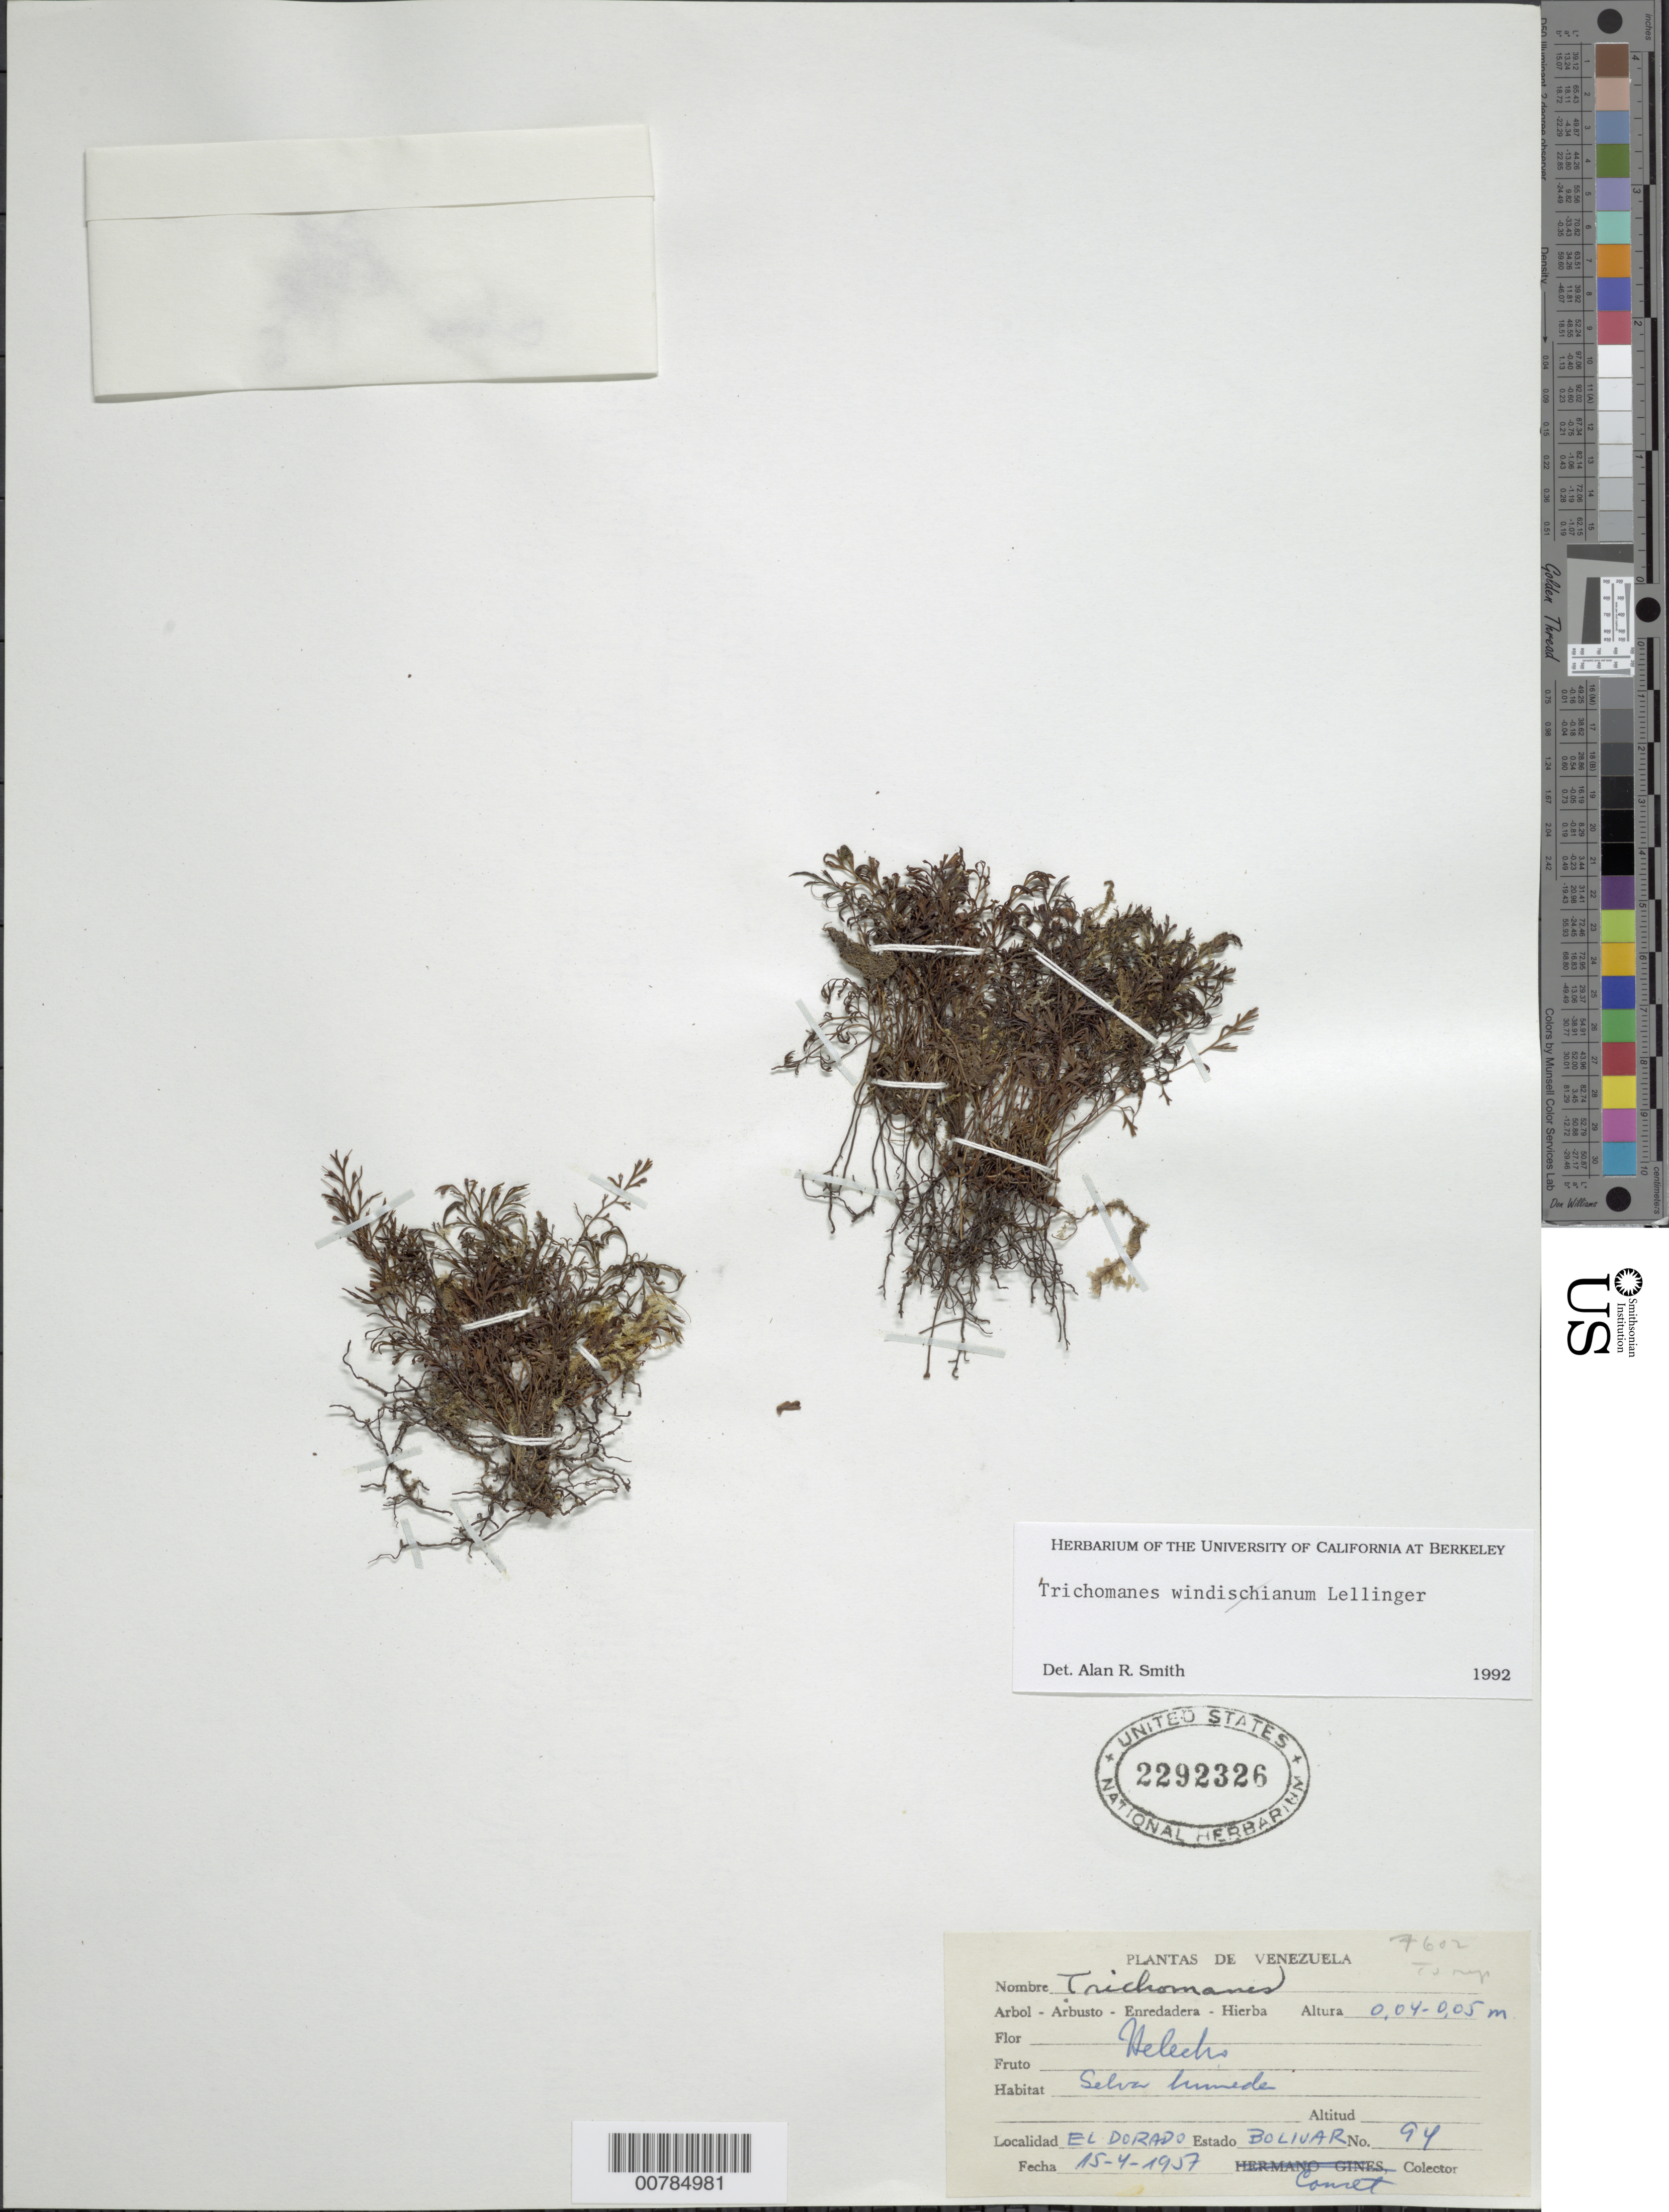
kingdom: Plantae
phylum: Tracheophyta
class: Polypodiopsida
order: Hymenophyllales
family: Hymenophyllaceae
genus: Trichomanes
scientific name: Trichomanes bicorne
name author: Hook.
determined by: Lellinger, David B., (BOT), Smithsonian Institution - National Museum of Natural History (UNITED STATES)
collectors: -. Couret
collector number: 94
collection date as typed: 15-Apr-57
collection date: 1957-04-15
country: Venezuela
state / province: Bolívar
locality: El Dorado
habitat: Selva húmeda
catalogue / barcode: US 2292326